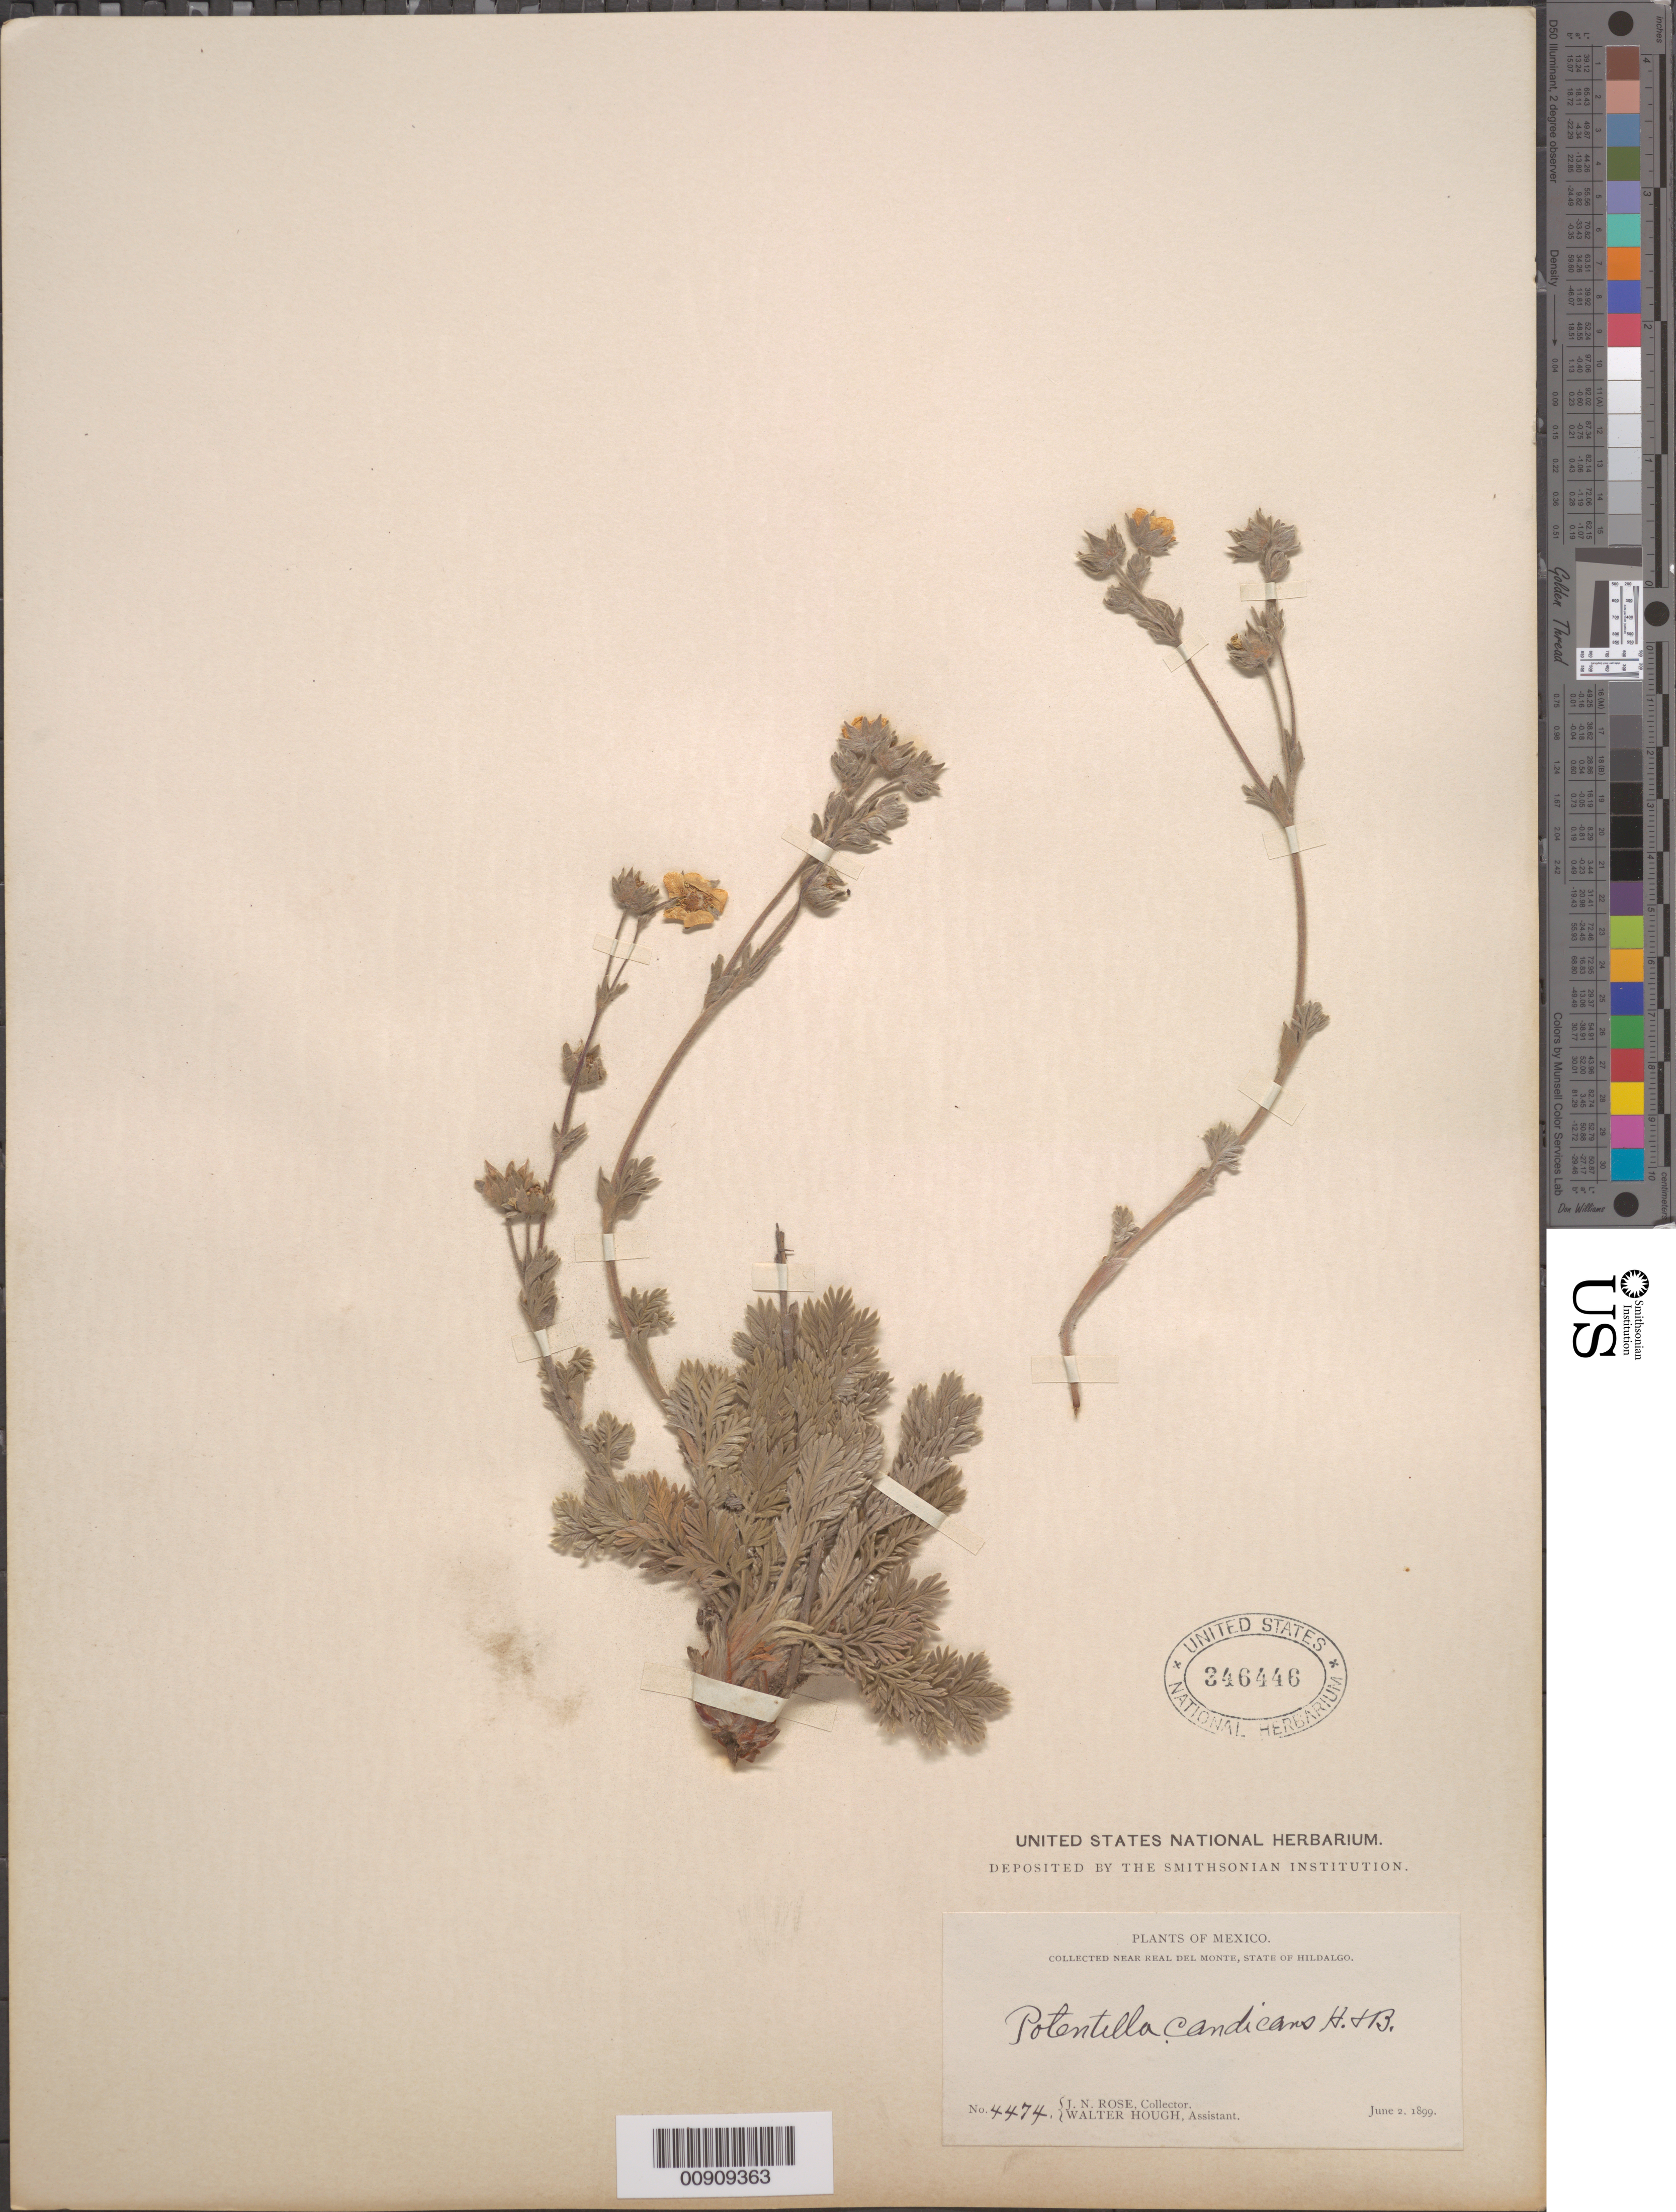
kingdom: Plantae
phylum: Tracheophyta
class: Magnoliopsida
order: Rosales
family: Rosaceae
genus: Potentilla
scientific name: Potentilla candicans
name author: Humb. & Bonpl. ex Nestl.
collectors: J. N. Rose & W. Hough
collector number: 4474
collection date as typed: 02 Jun 1899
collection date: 1899-06-02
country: Mexico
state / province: Hidalgo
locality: Near Real del Monte, State of Hidalgo.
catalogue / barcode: US 346446